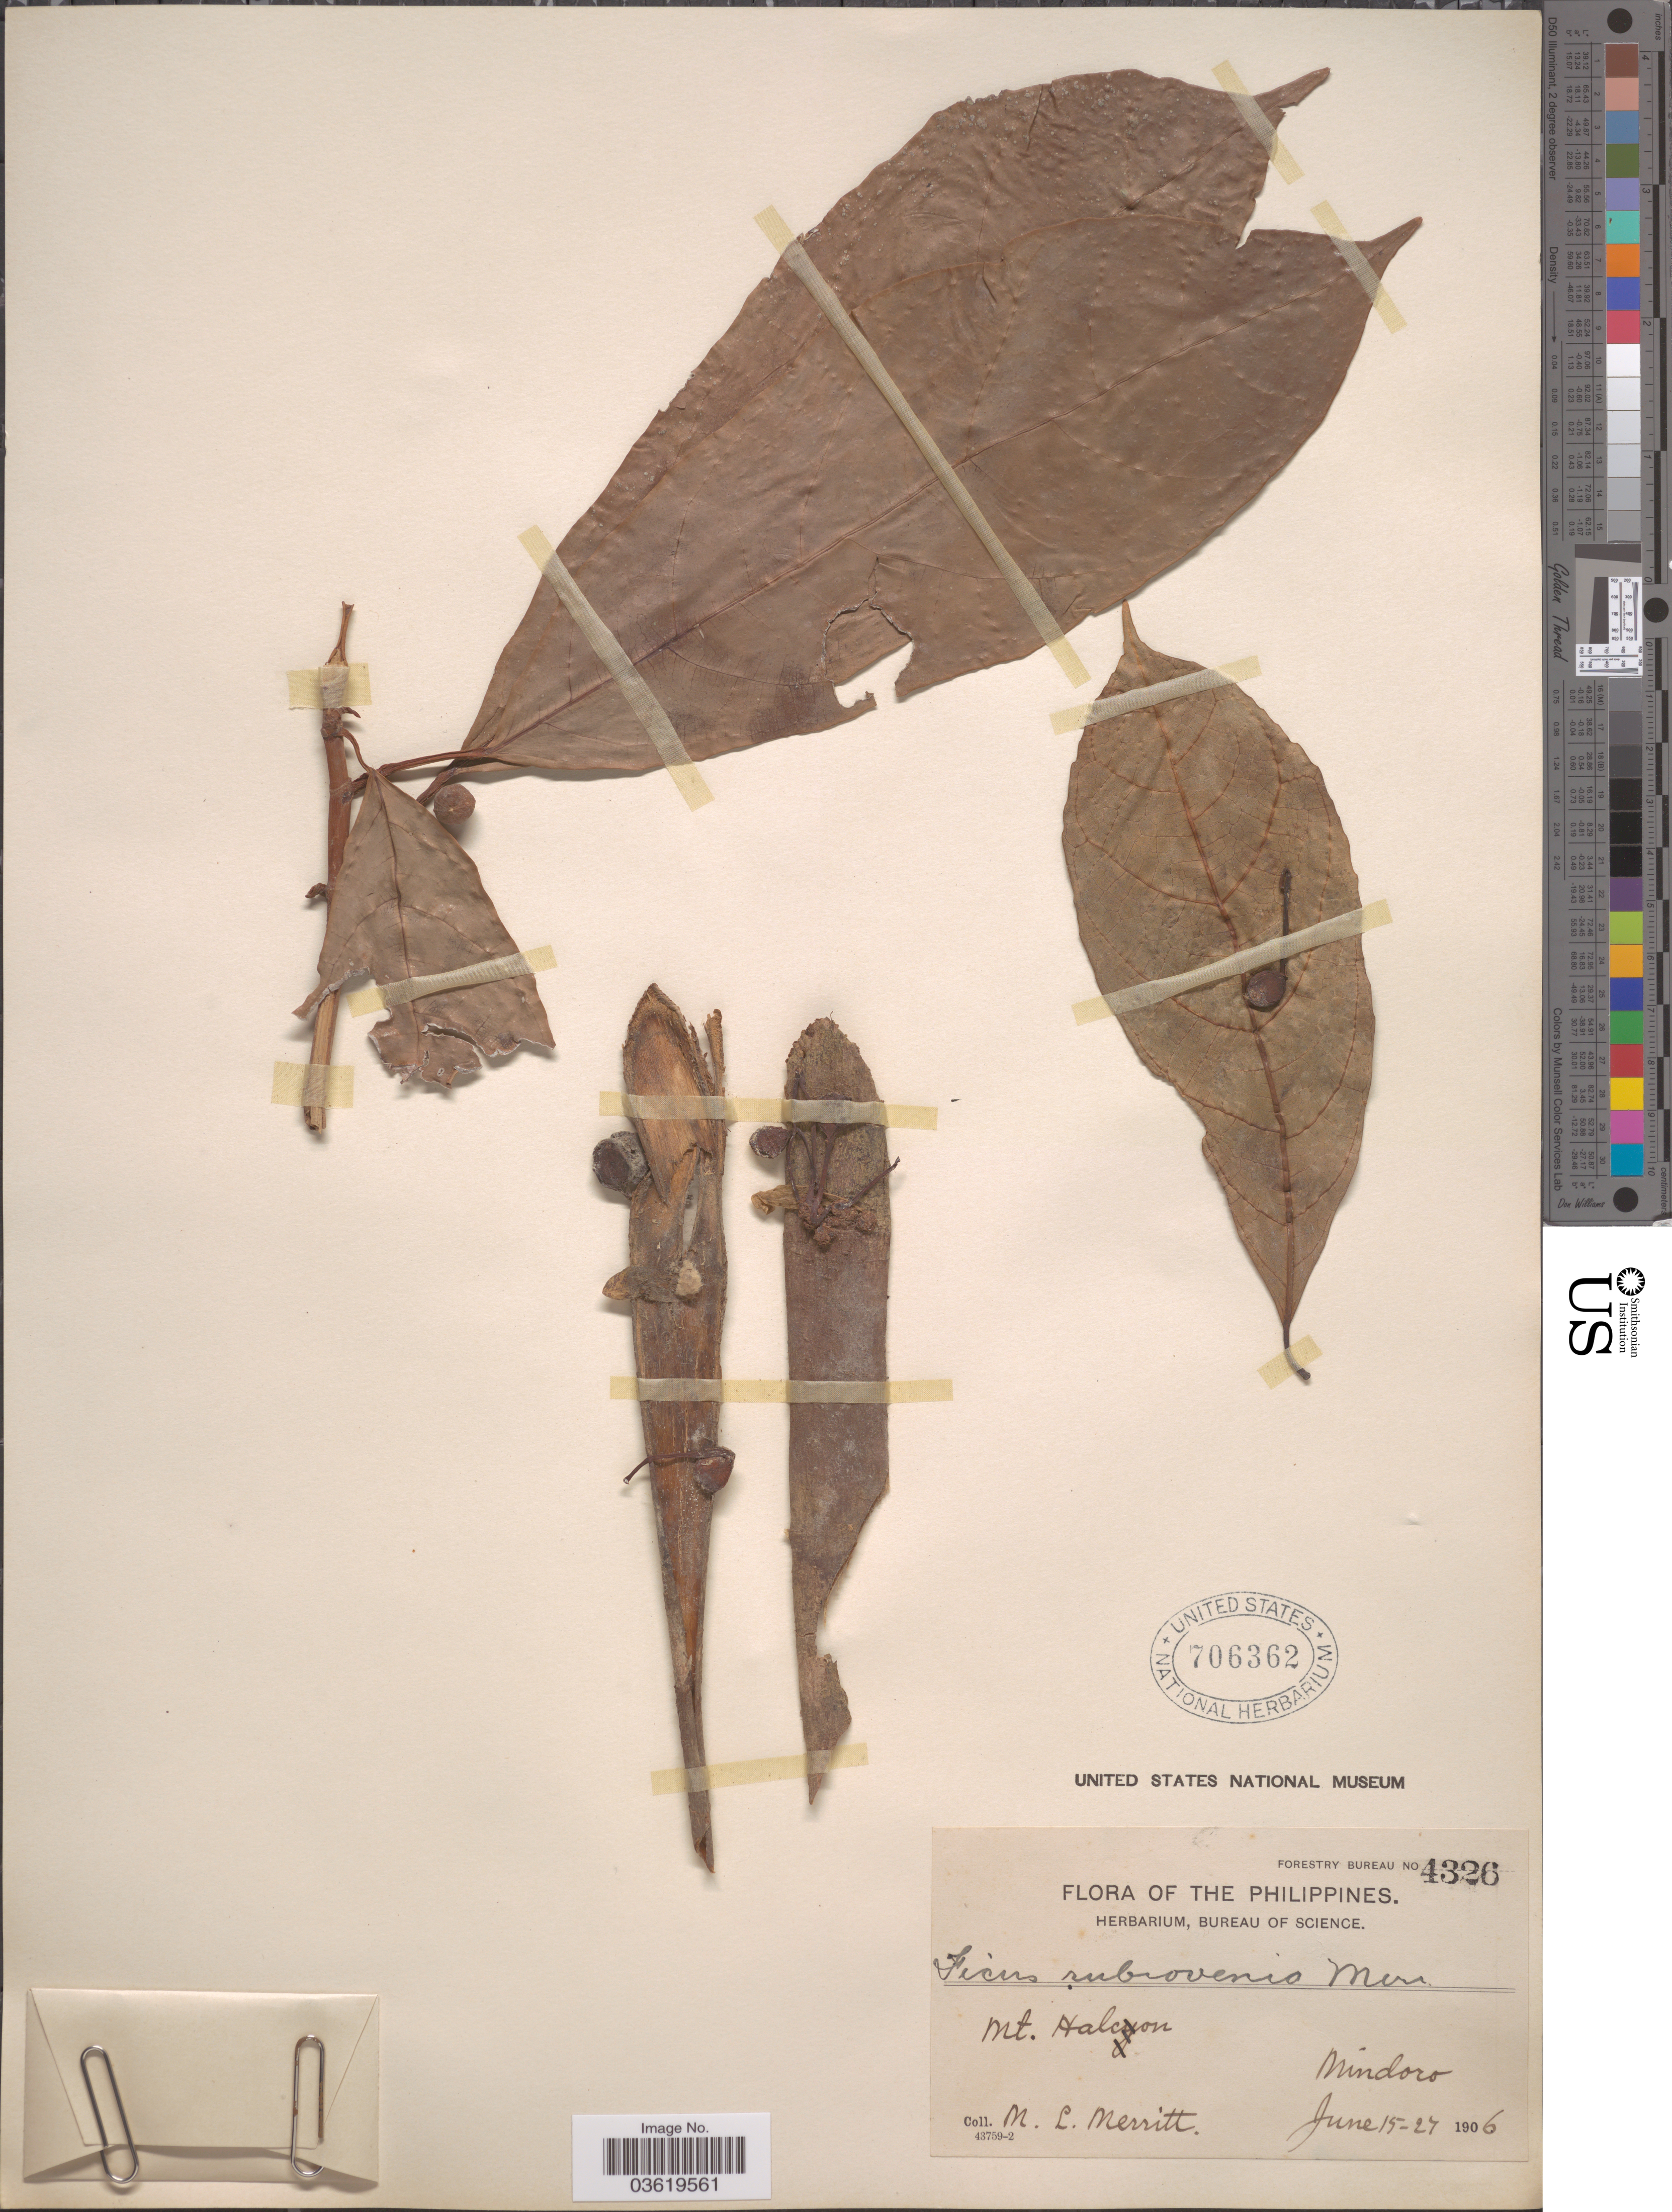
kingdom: Plantae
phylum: Tracheophyta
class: Magnoliopsida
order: Rosales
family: Moraceae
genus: Ficus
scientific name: Ficus repandifolia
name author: Elmer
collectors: M. L. Merritt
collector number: Forestry Bureau 4326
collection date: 1906-06-15/1906-06-27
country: Philippines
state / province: Mimaropa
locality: Mt. Halcon. Mindoro.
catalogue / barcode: US 706362